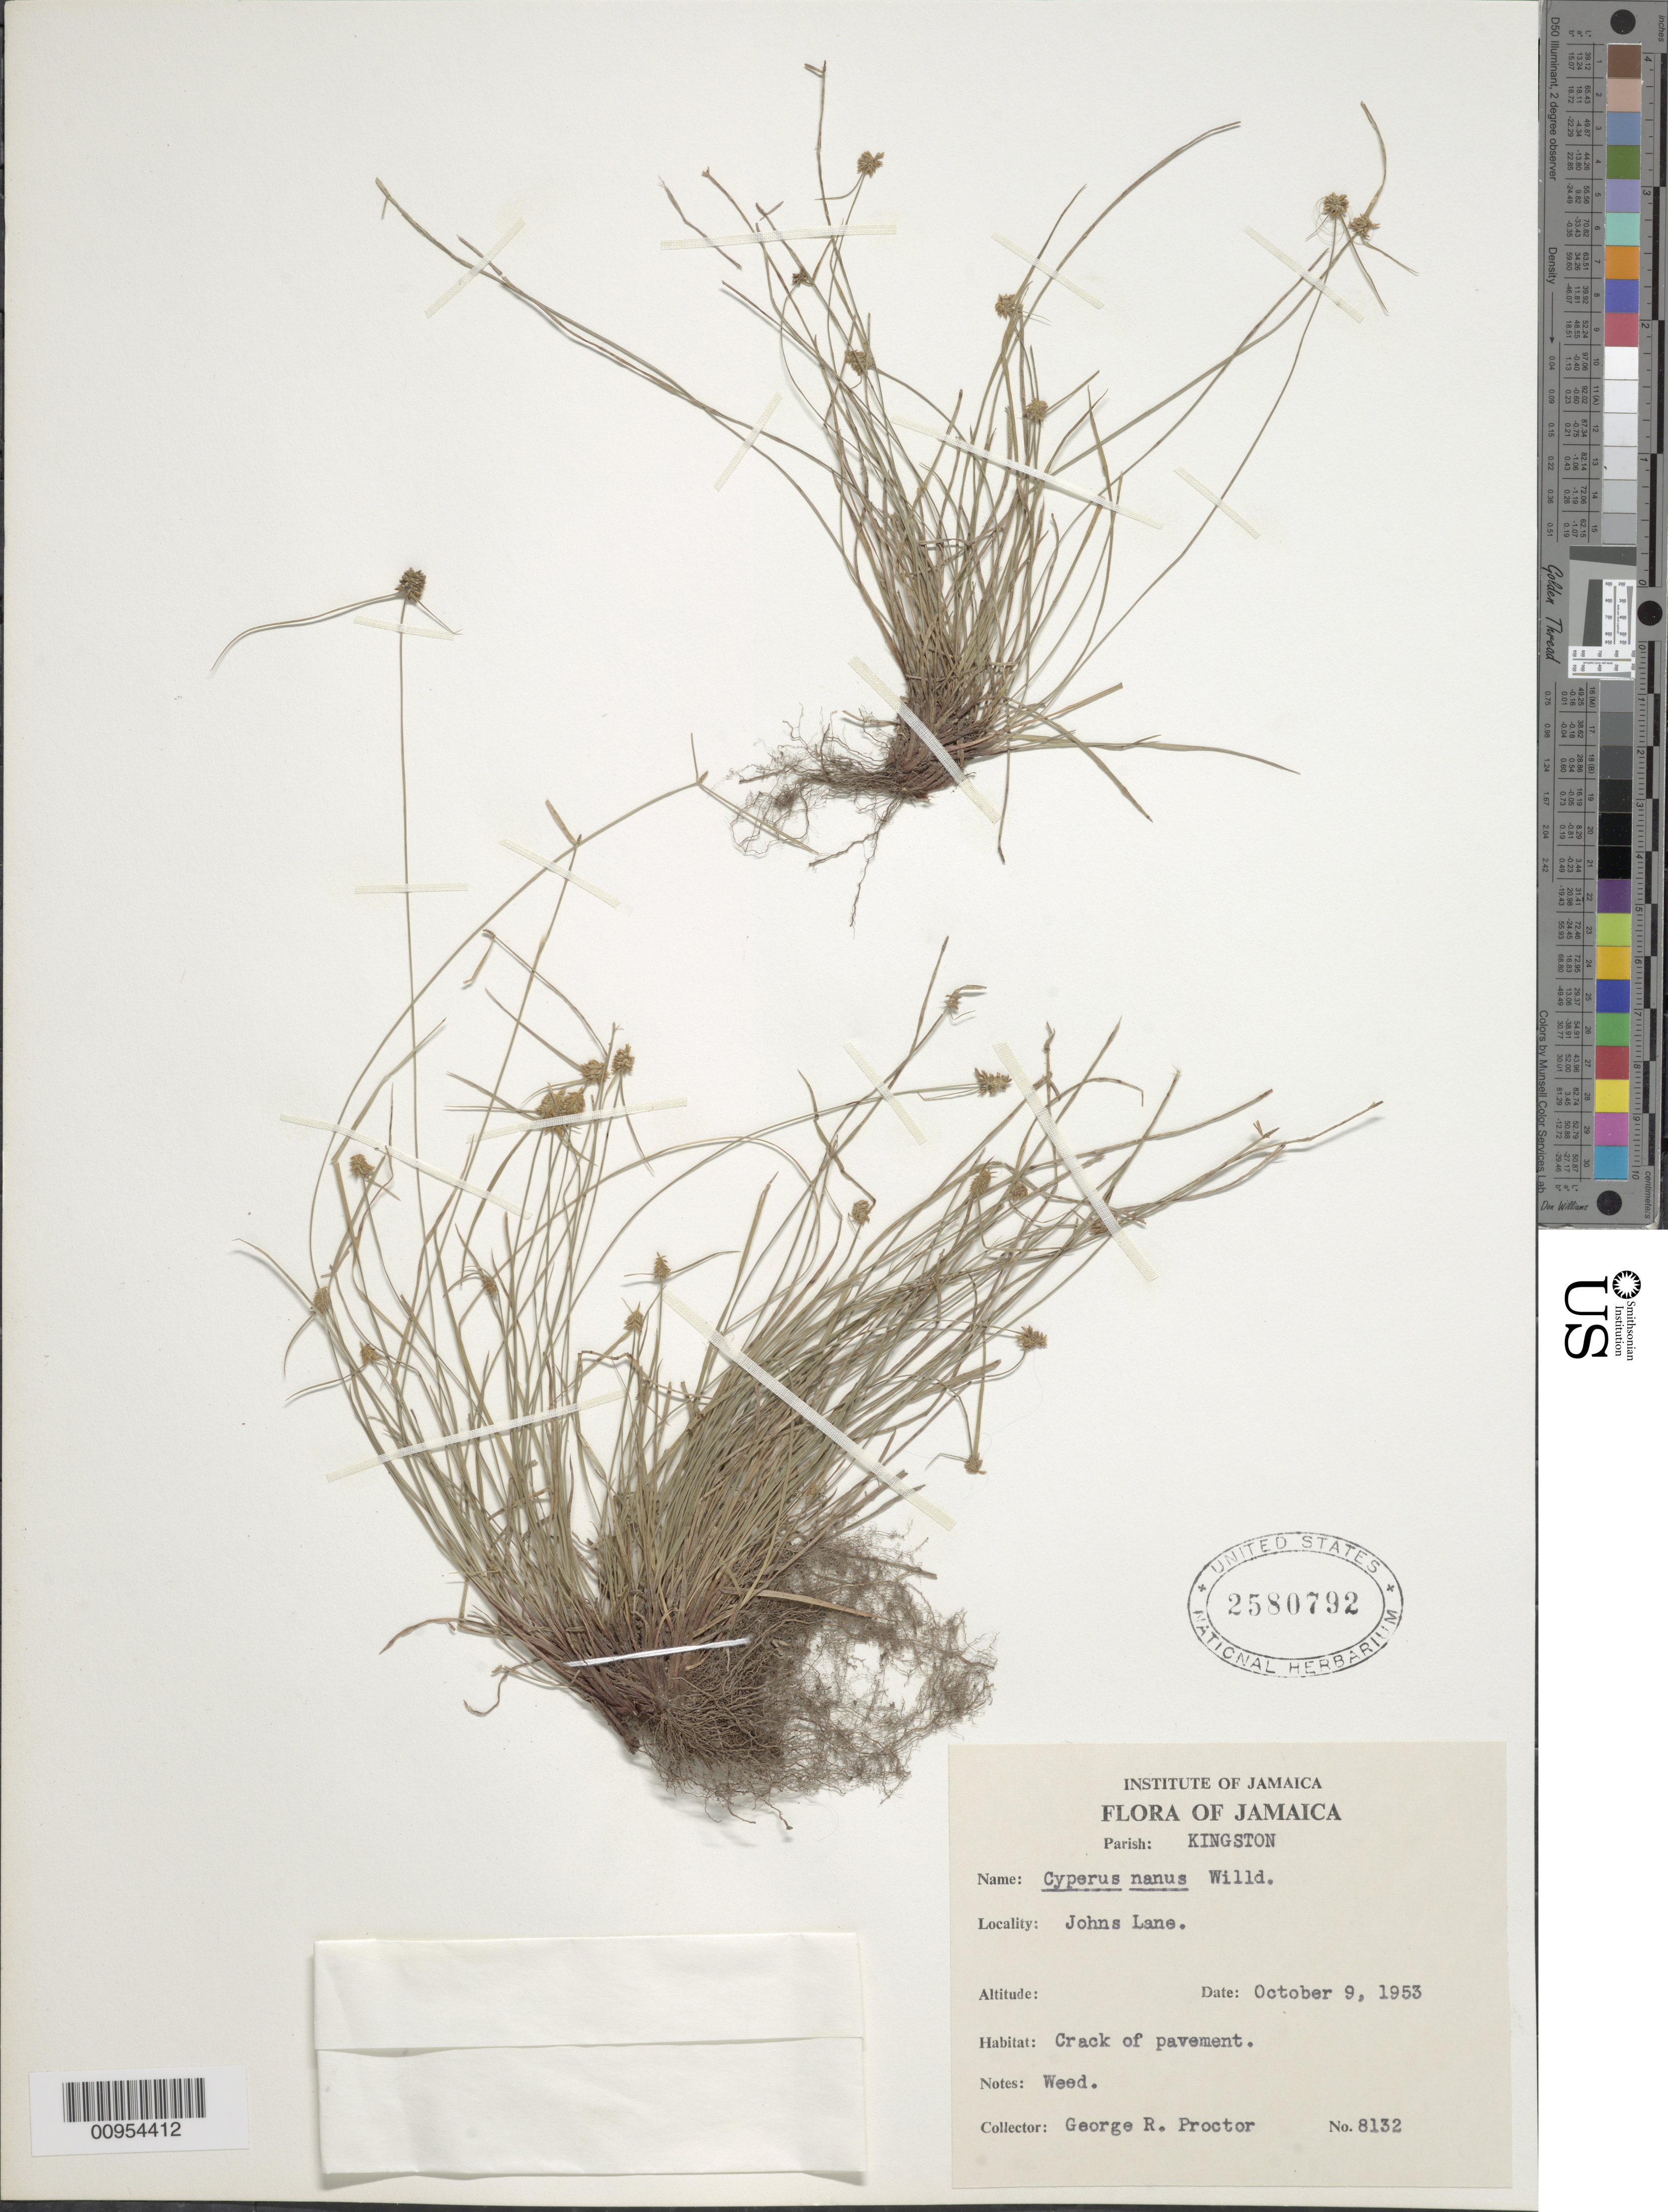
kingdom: Plantae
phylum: Tracheophyta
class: Liliopsida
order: Poales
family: Cyperaceae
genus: Cyperus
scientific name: Cyperus nanus var. nanus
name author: Willd.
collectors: G. R. Proctor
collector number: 8132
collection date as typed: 09 Oct 1953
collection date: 1953-10-09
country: Jamaica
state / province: Kingston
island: Jamaica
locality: Johns Lane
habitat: Crack of pavement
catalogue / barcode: US 2580792